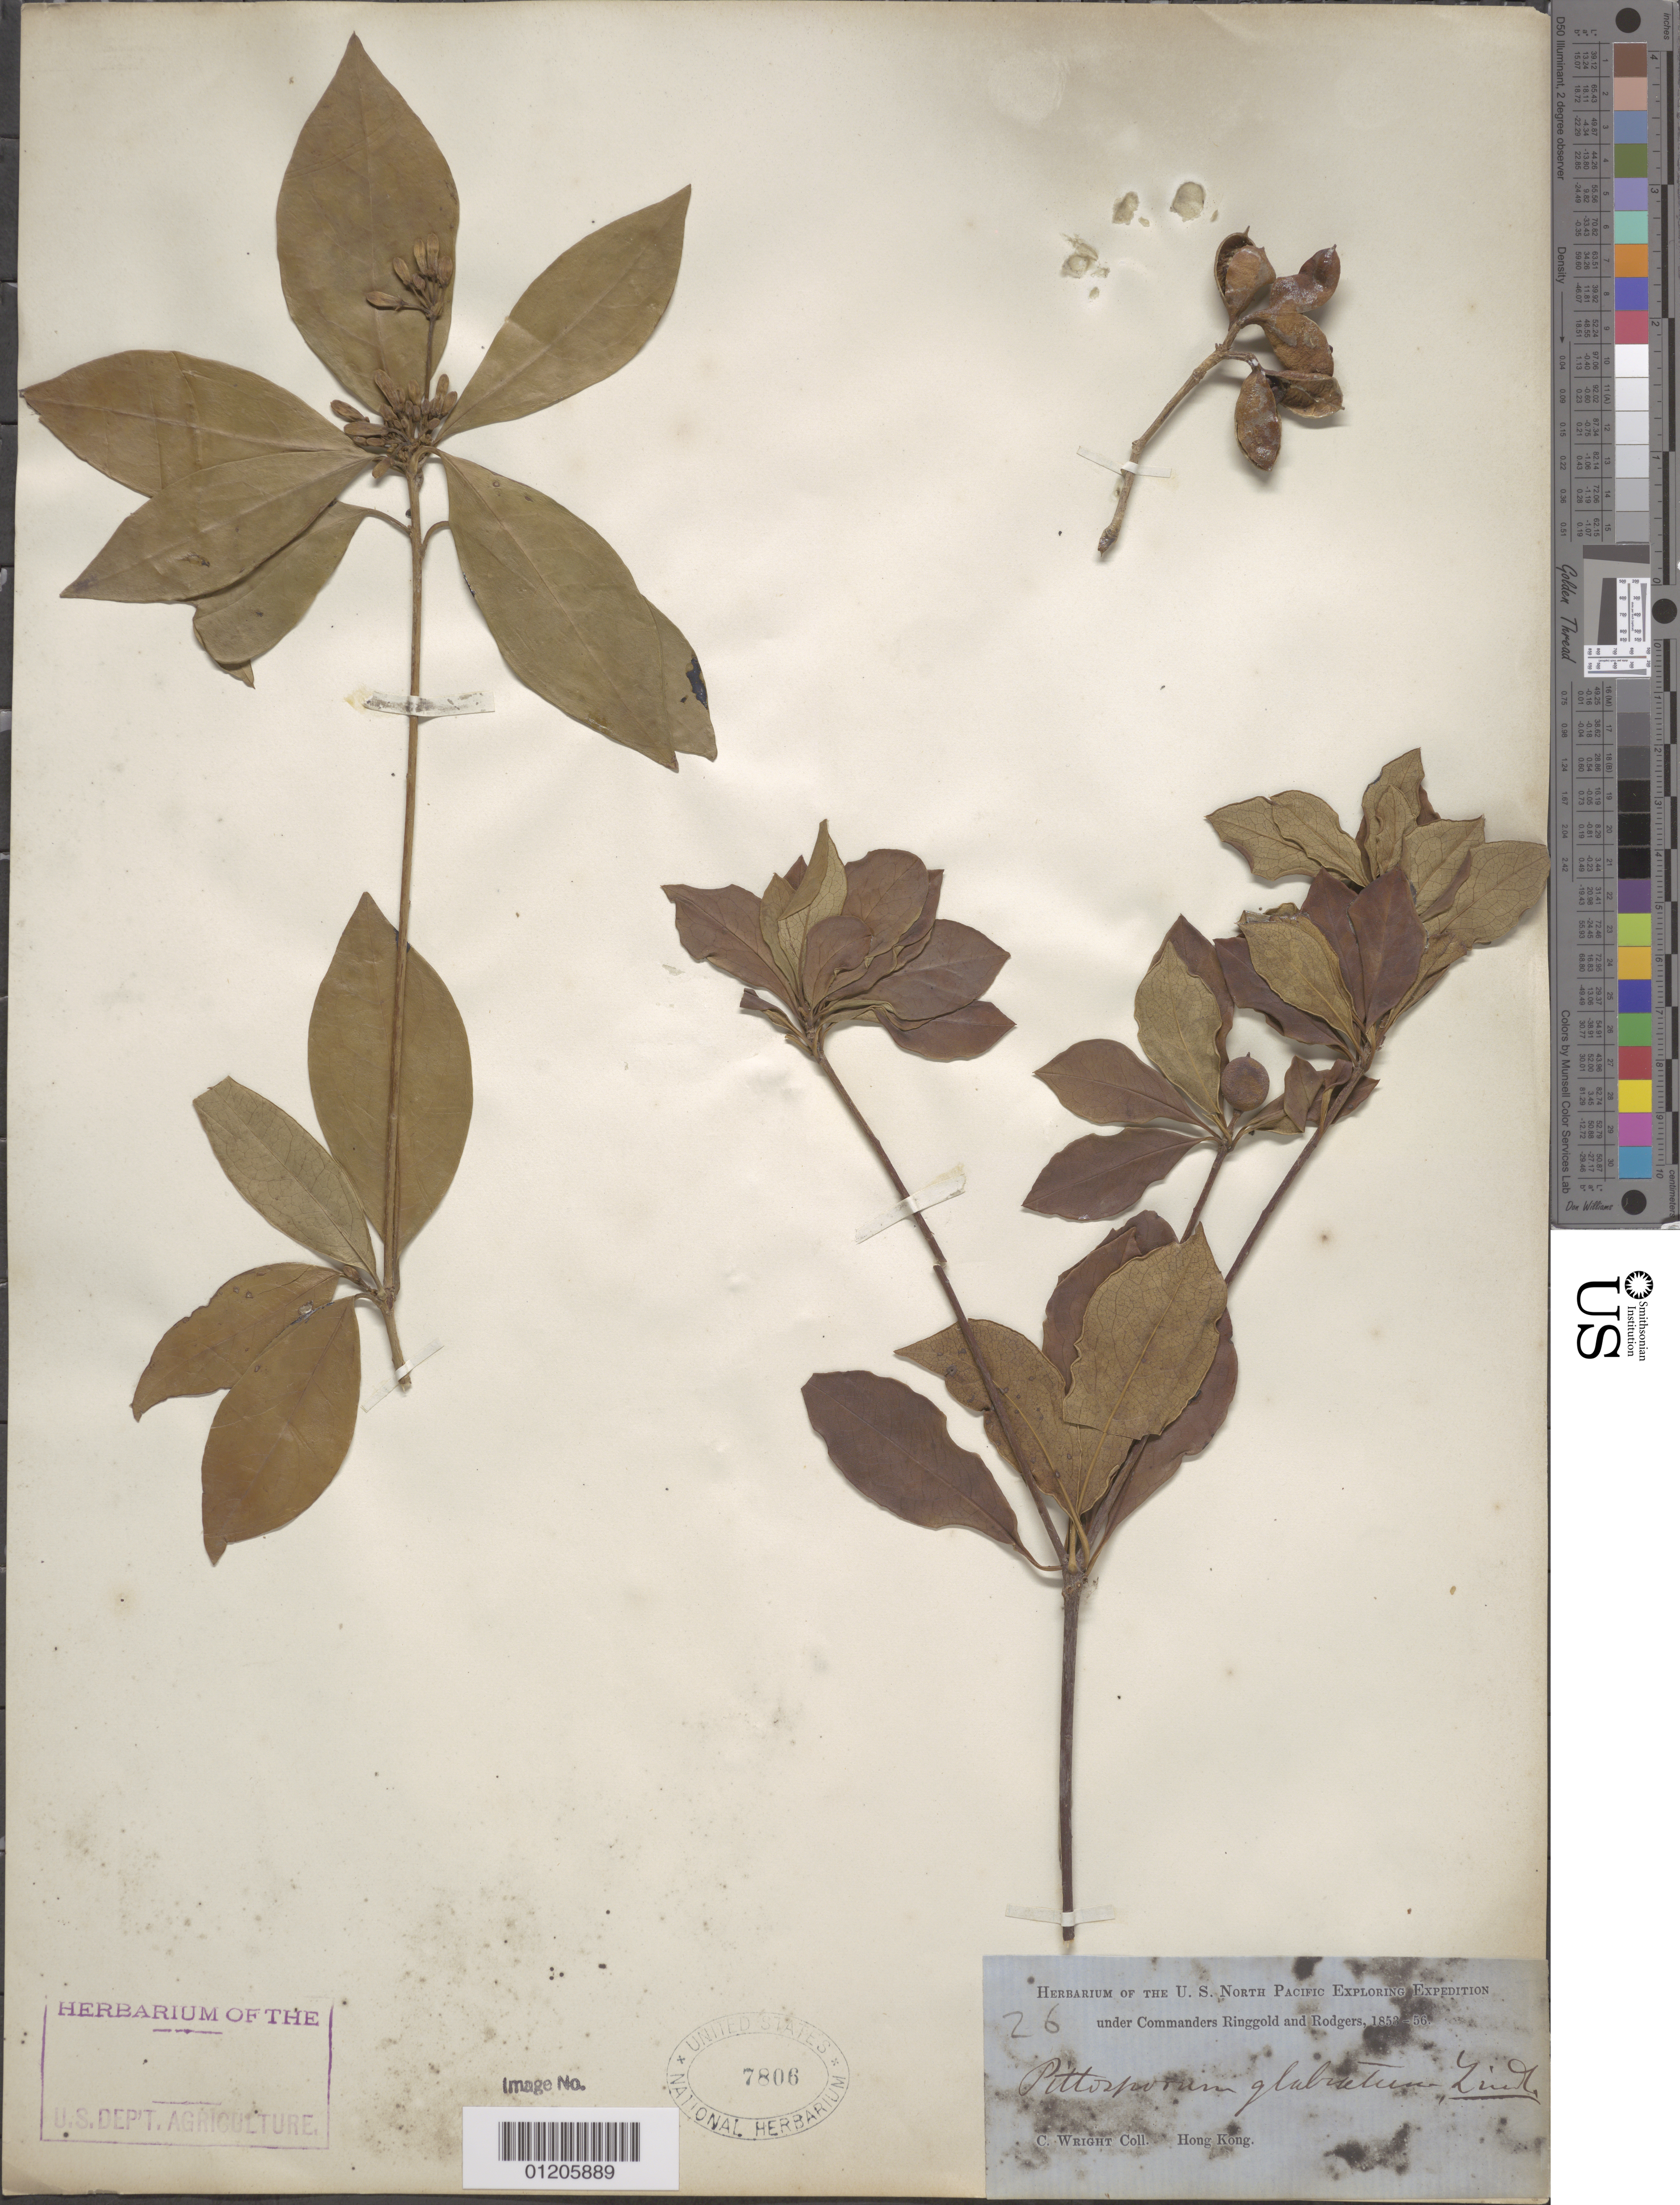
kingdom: Plantae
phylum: Tracheophyta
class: Magnoliopsida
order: Apiales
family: Pittosporaceae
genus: Pittosporum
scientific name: Pittosporum glabrum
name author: Hook. & Arn.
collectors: C. Wright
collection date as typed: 1853 to -- -- 1856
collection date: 1853/1856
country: China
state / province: Hong Kong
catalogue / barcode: US 7806